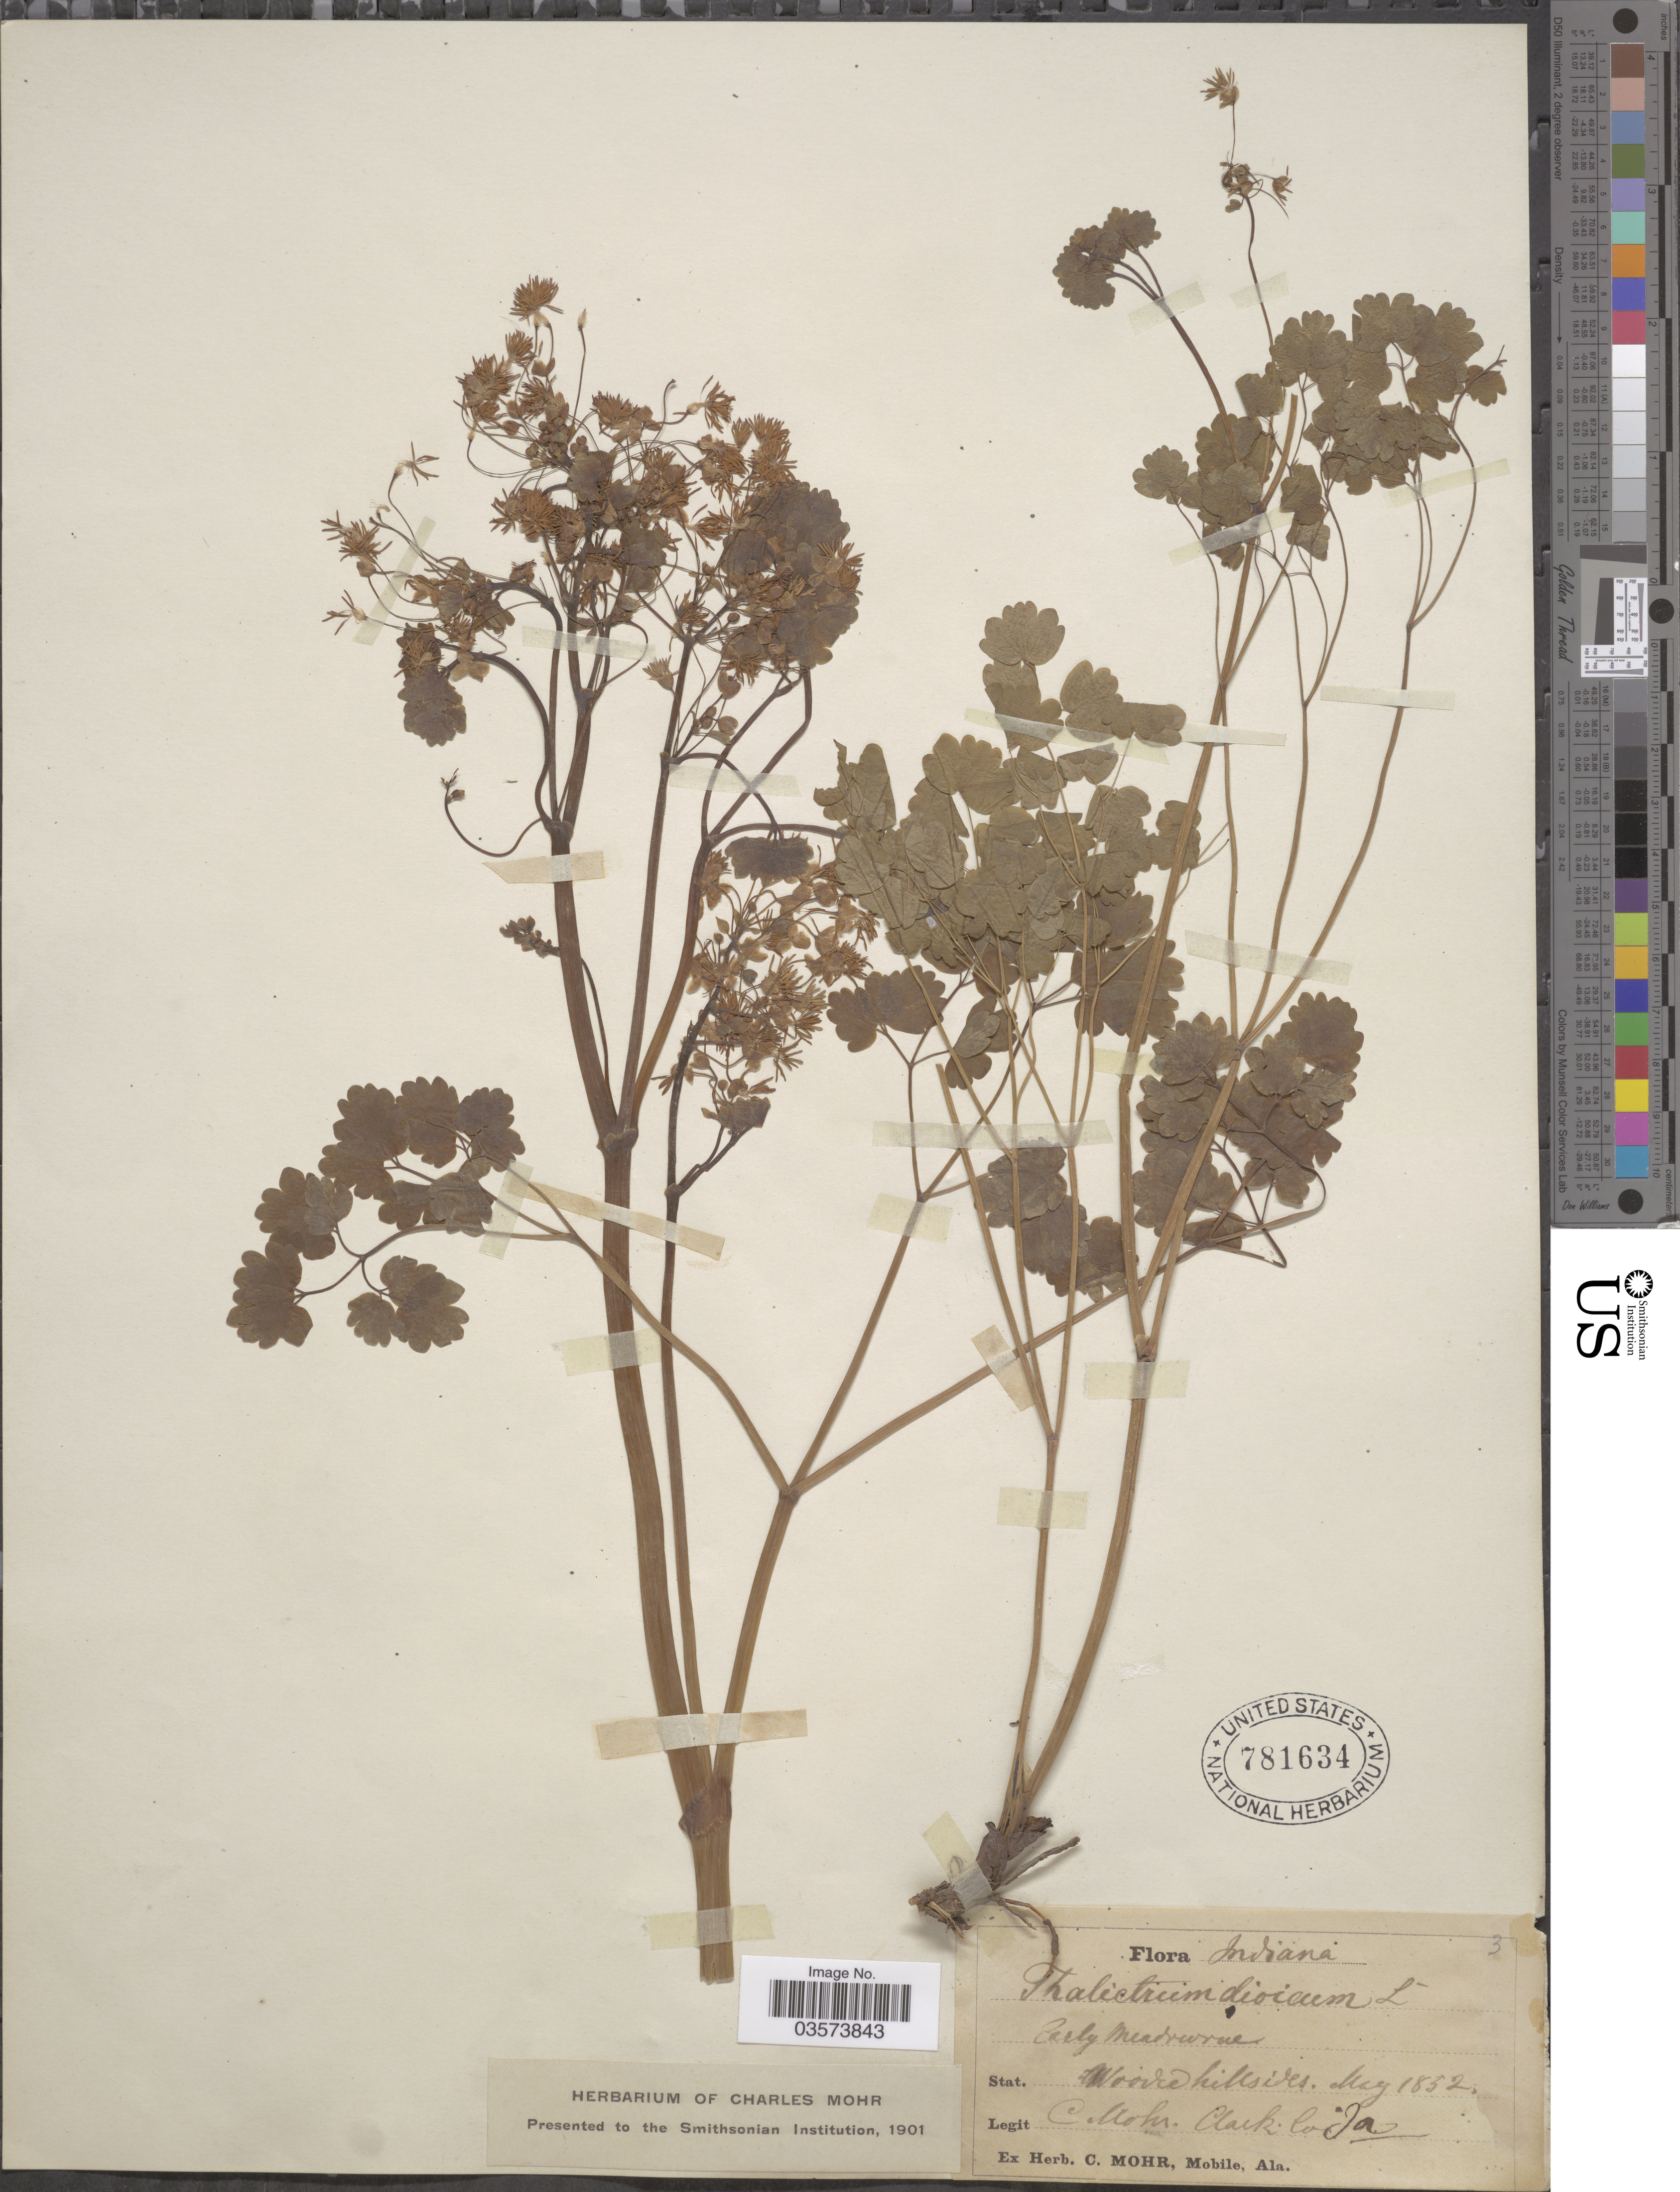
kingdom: Plantae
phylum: Tracheophyta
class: Magnoliopsida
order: Ranunculales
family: Ranunculaceae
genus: Thalictrum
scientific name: Thalictrum dioicum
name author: L.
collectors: Mohr, C. T. (herbarium)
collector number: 3?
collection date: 1852-05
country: United States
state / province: Indiana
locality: Clark Co.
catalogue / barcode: US 781634